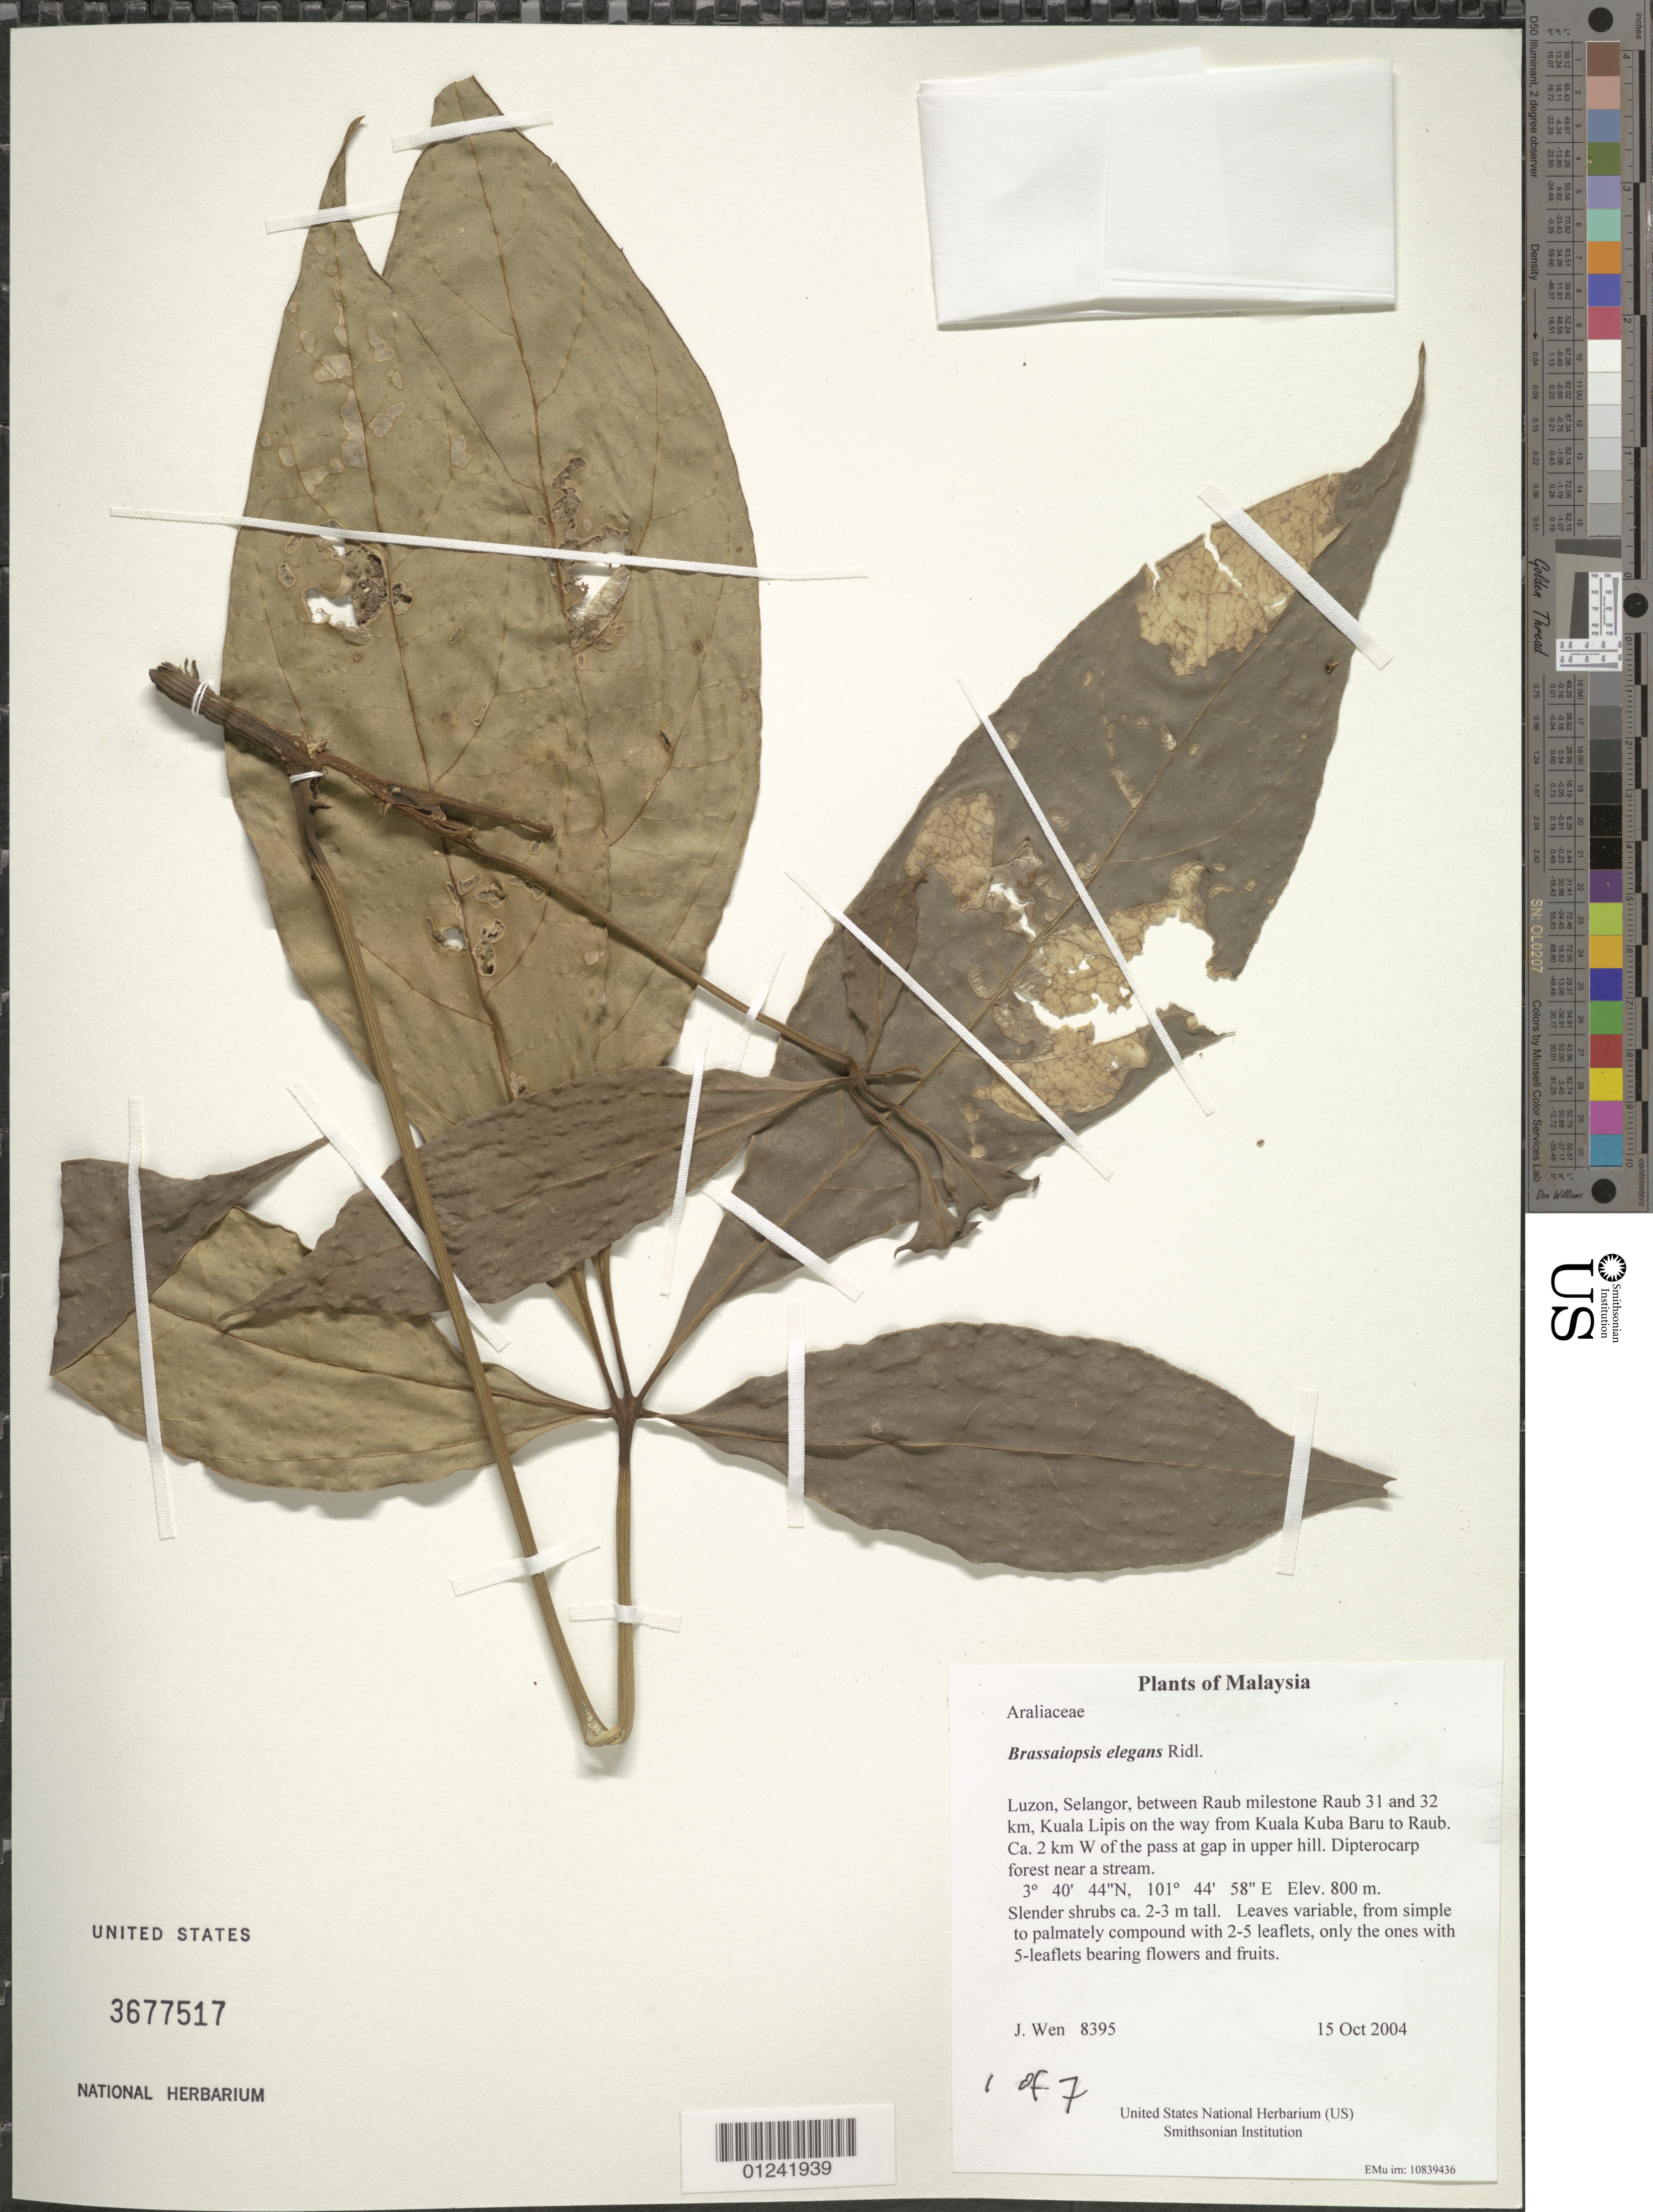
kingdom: Plantae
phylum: Tracheophyta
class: Magnoliopsida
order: Apiales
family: Araliaceae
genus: Brassaiopsis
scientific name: Brassaiopsis elegans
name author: Ridl.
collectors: J. Wen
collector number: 8395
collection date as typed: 15 Oct 2004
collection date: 2004-10-15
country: Malaysia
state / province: Selangor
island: Luzon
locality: between Raub milestone Raub 31 and 32 km, Kuala Lipis on the way from Kuala Kuba Baru to Raub. Ca. 2 km W of the pass at gap in upper hill. Dipterocarp forest near a stream.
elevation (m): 800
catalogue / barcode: US 3677517